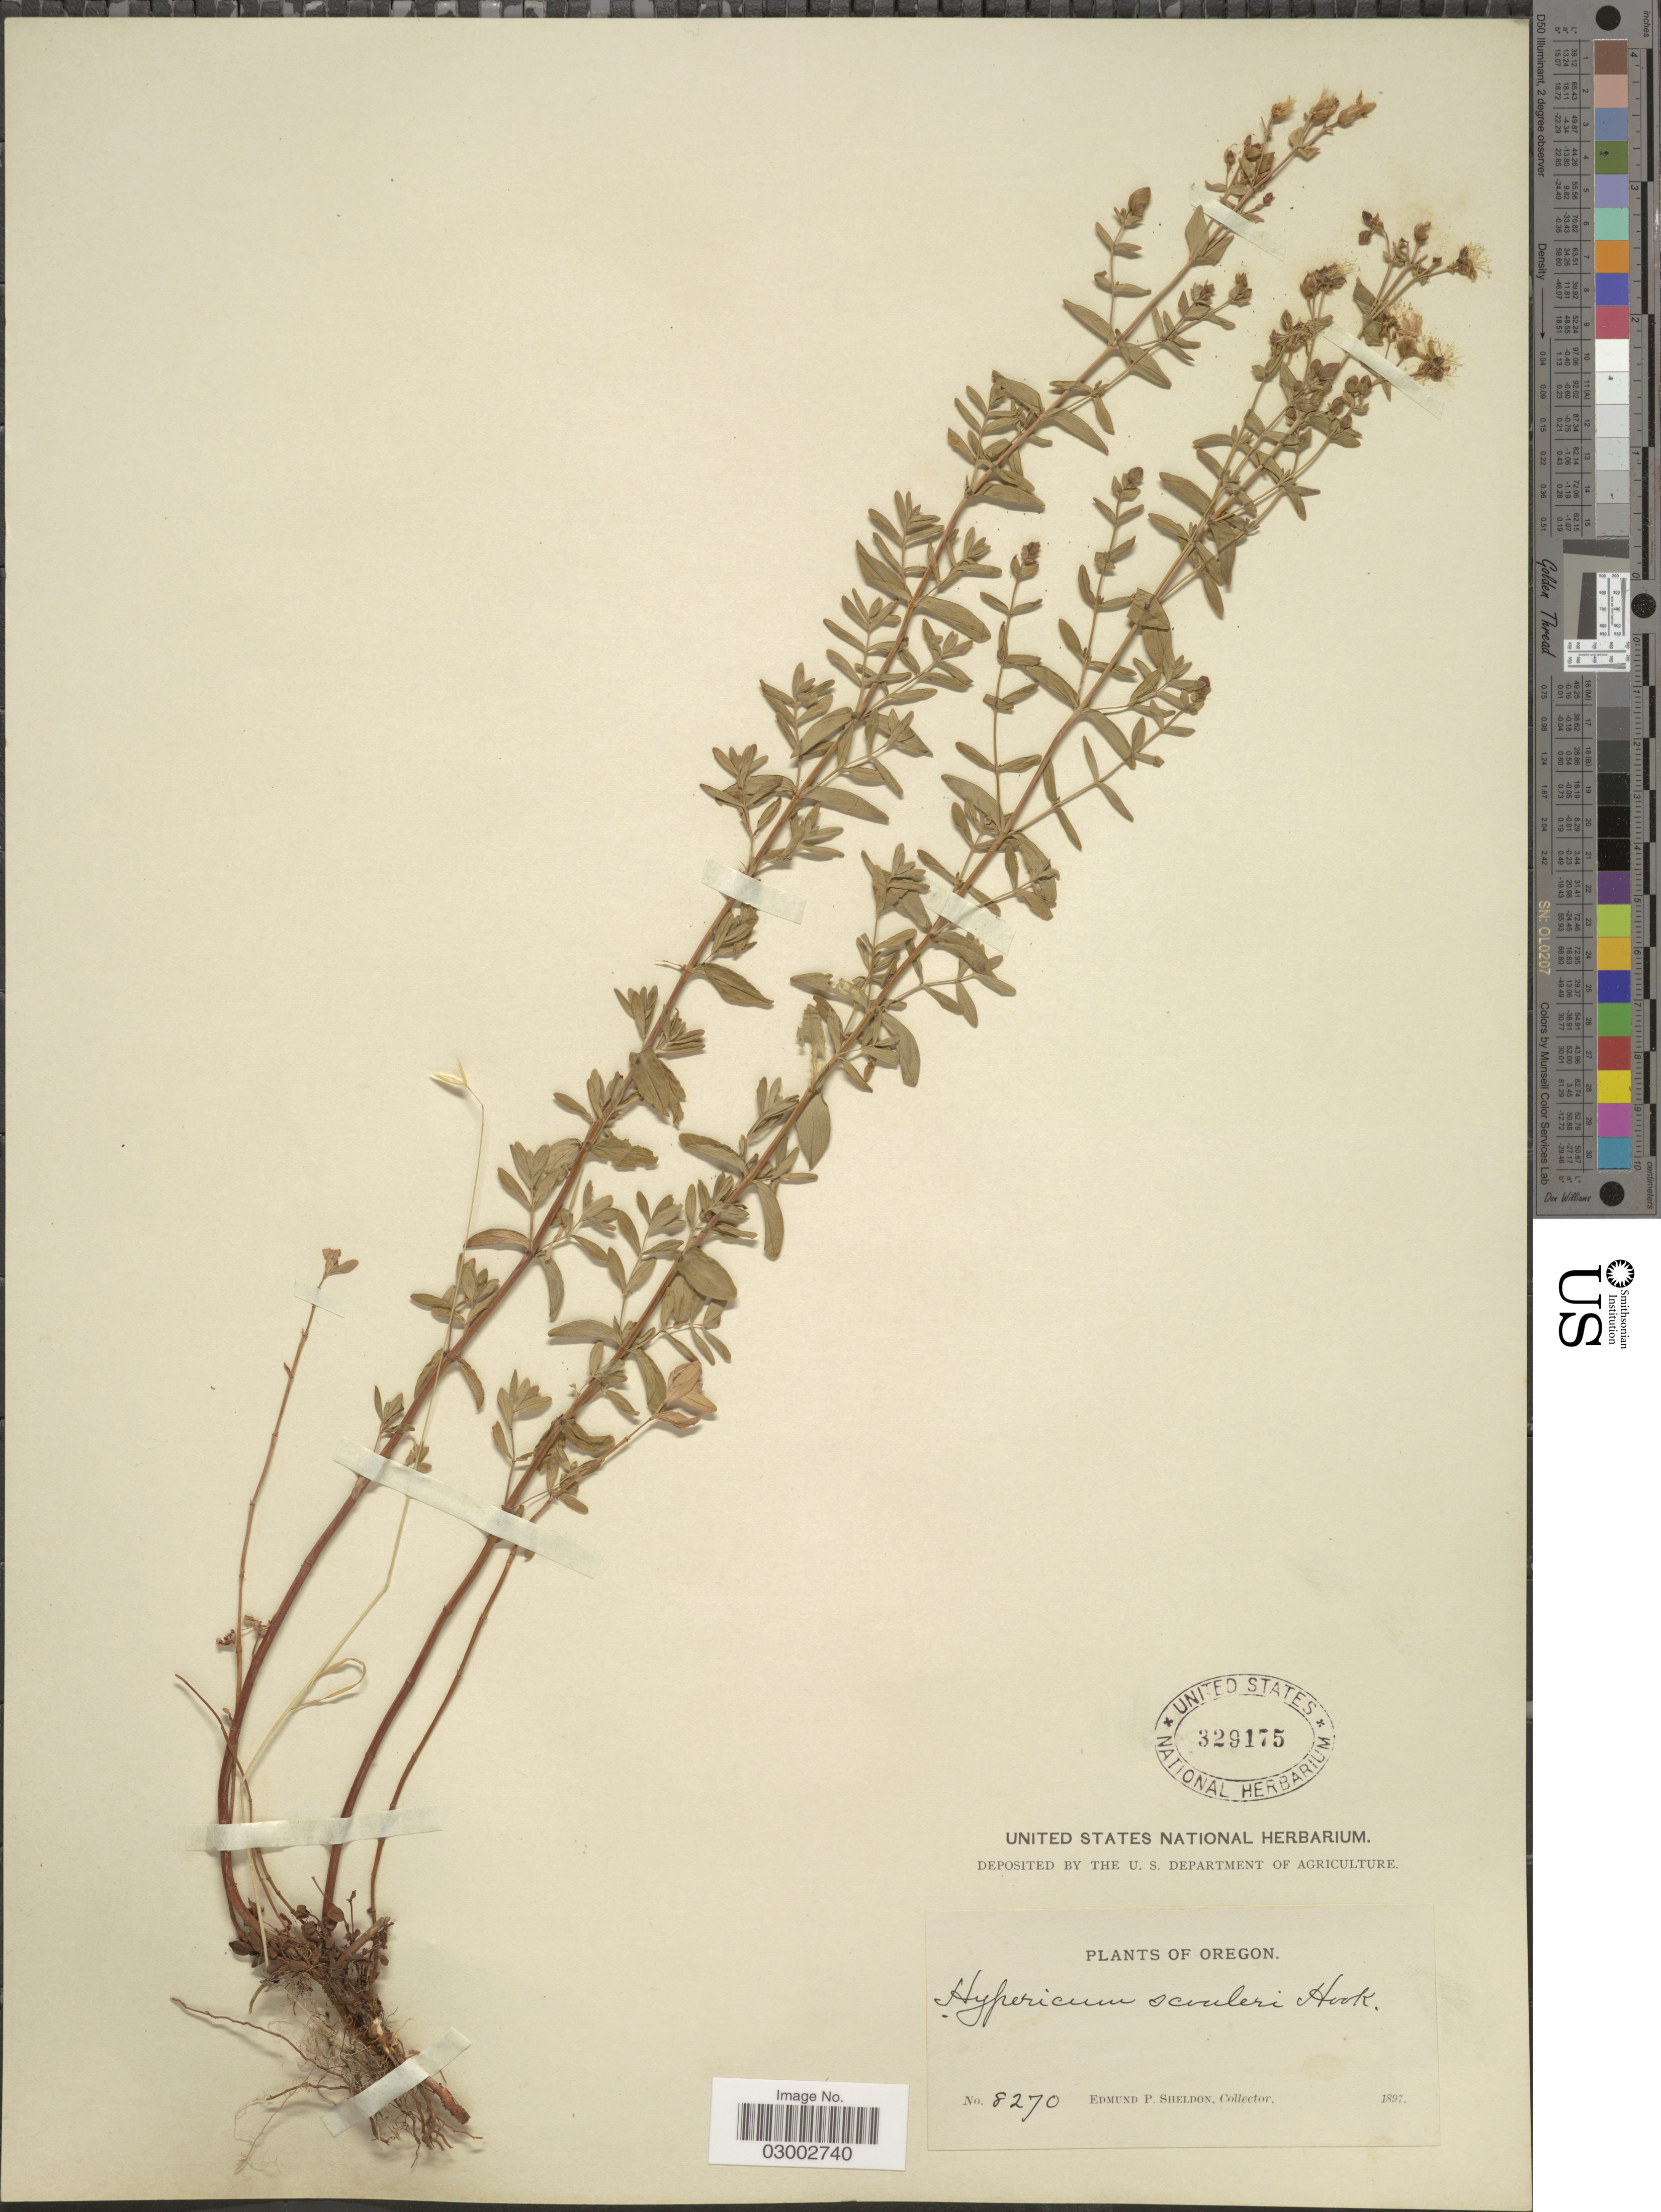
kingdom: Plantae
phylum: Tracheophyta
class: Magnoliopsida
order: Malpighiales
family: Hypericaceae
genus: Hypericum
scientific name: Hypericum scouleri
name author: Hook.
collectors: E. P. Sheldon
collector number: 8270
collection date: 1897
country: United States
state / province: Oregon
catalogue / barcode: US 329175